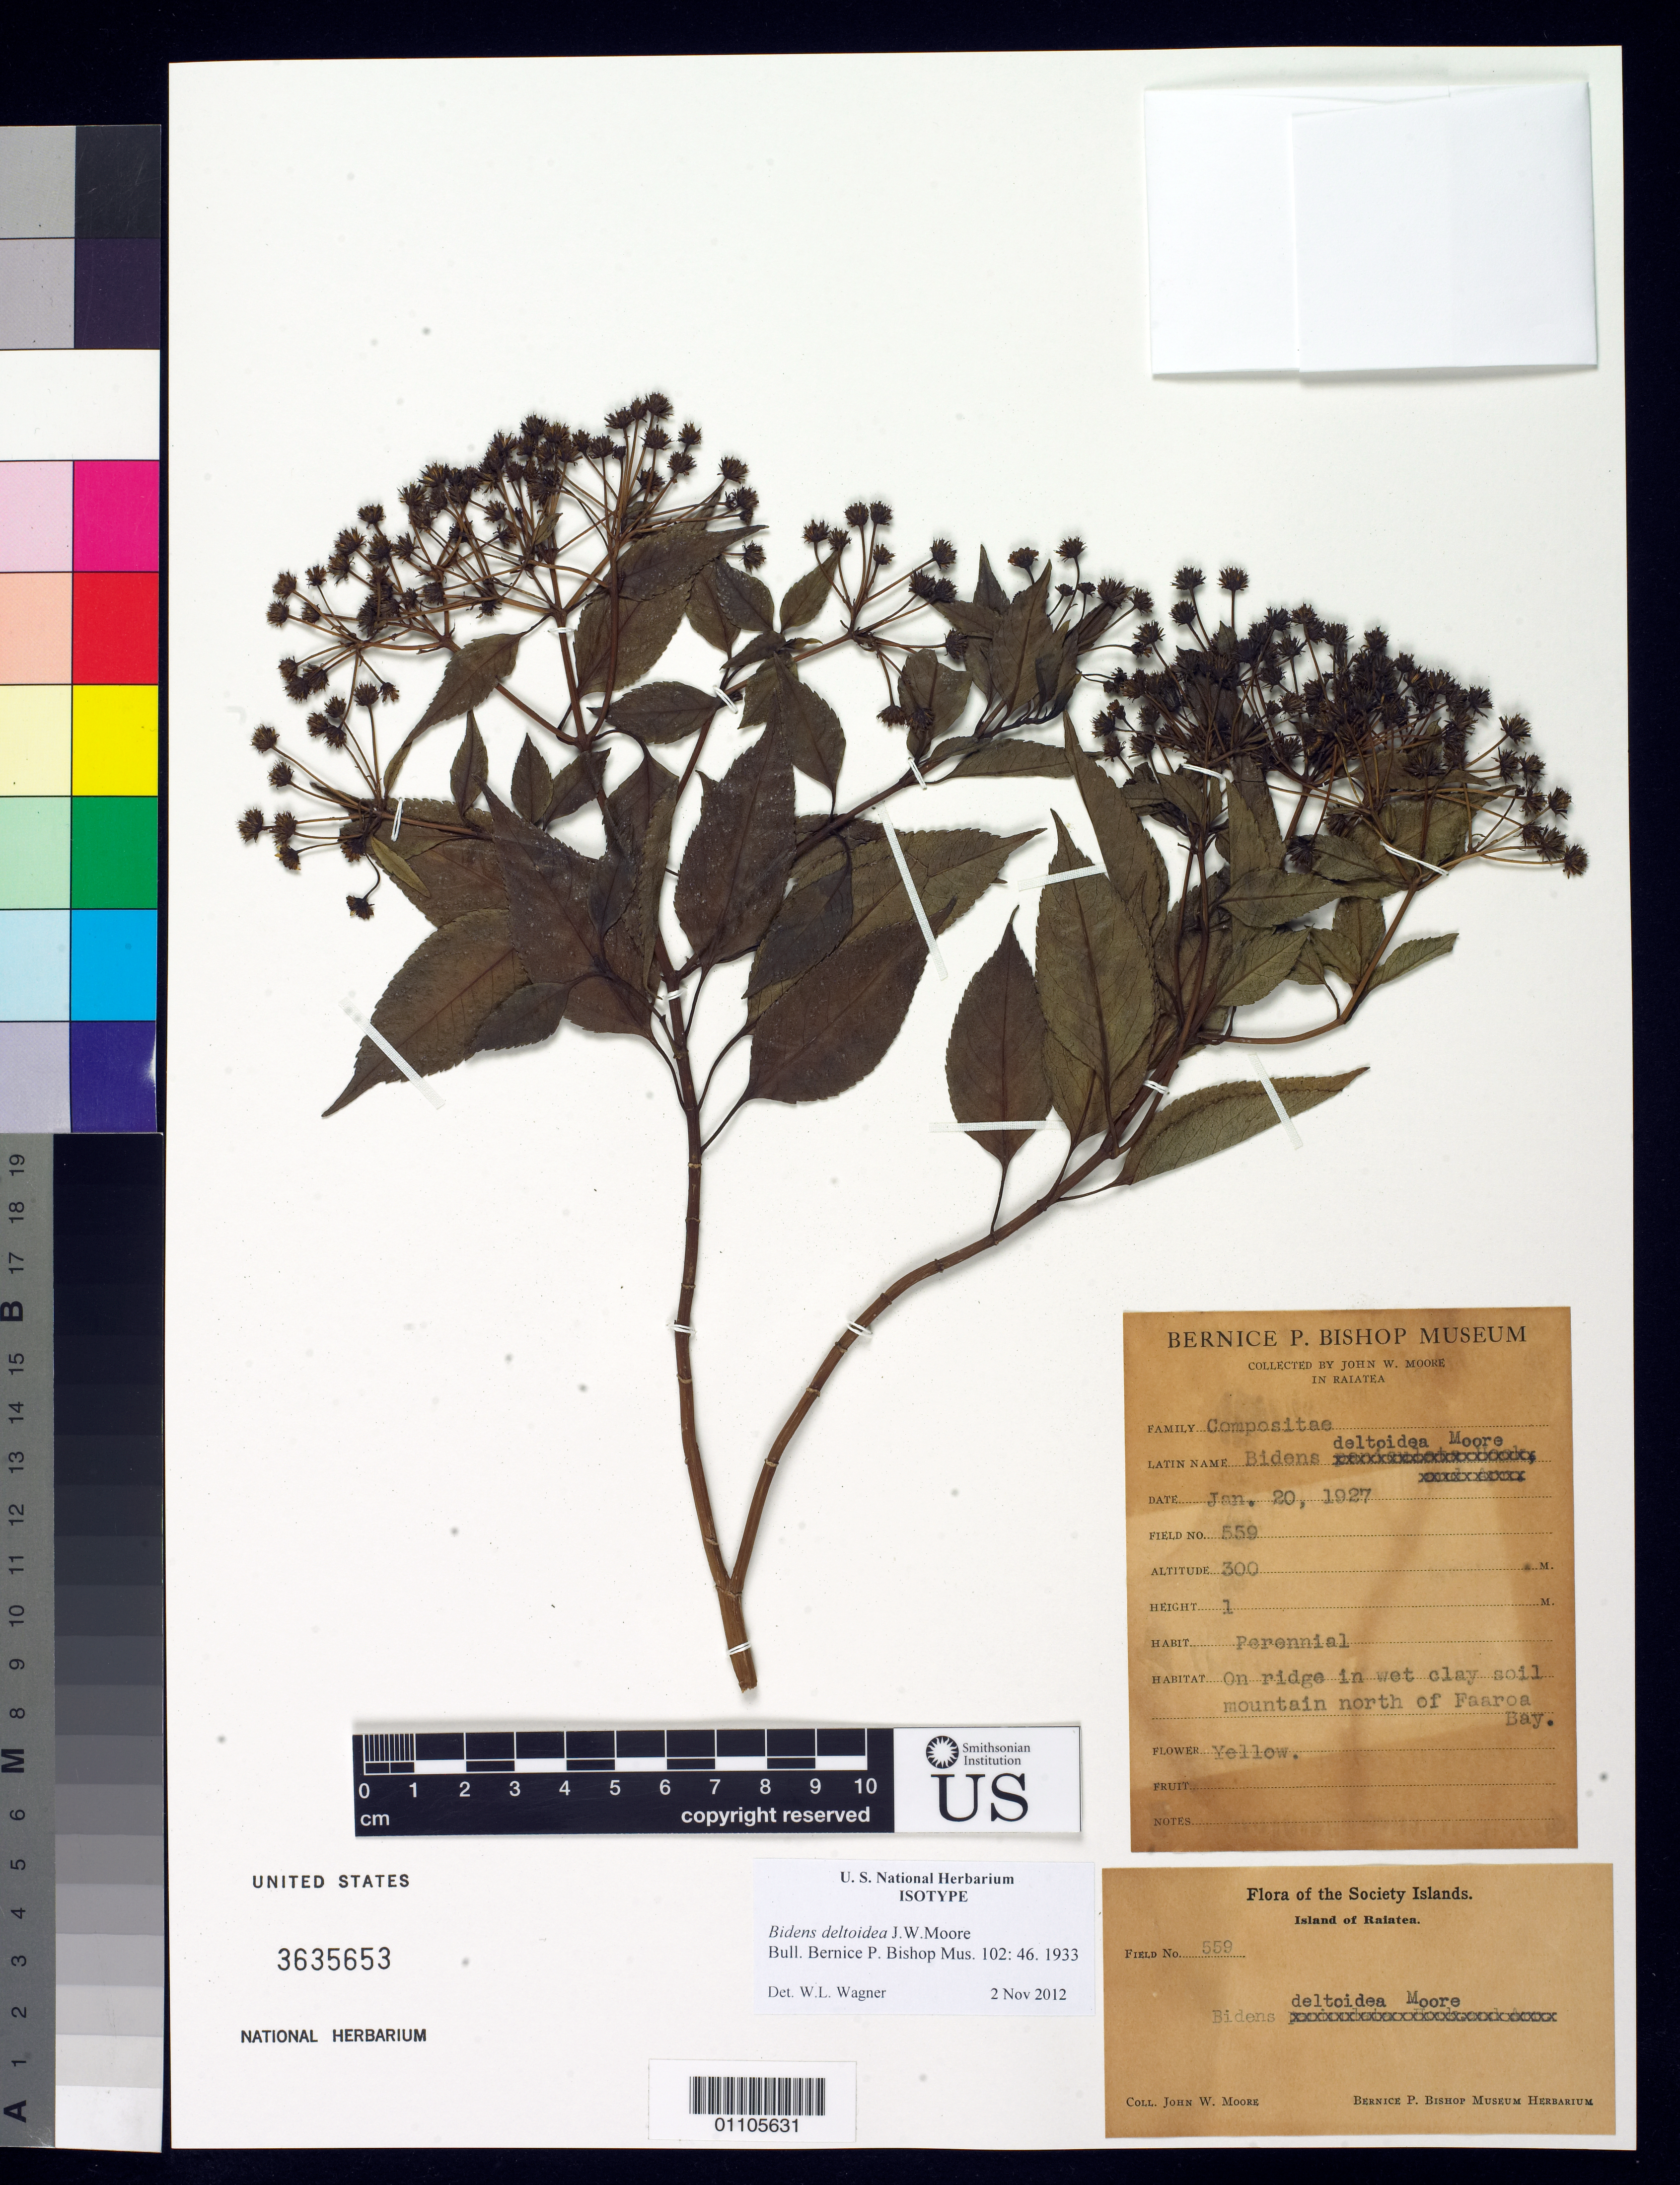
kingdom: Plantae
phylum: Tracheophyta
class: Magnoliopsida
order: Asterales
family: Asteraceae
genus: Bidens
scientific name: Bidens deltoidea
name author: J.W. Moore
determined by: Wagner, W. L., (BOT), Smithsonian Institution - National Museum of Natural History (UNITED STATES)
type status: Isotype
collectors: J. W. Moore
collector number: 559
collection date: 1927-01-20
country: French Polynesia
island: Raiatea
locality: Island of Raiatea, Mountain north of Faaroa Bay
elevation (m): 300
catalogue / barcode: US 3635653